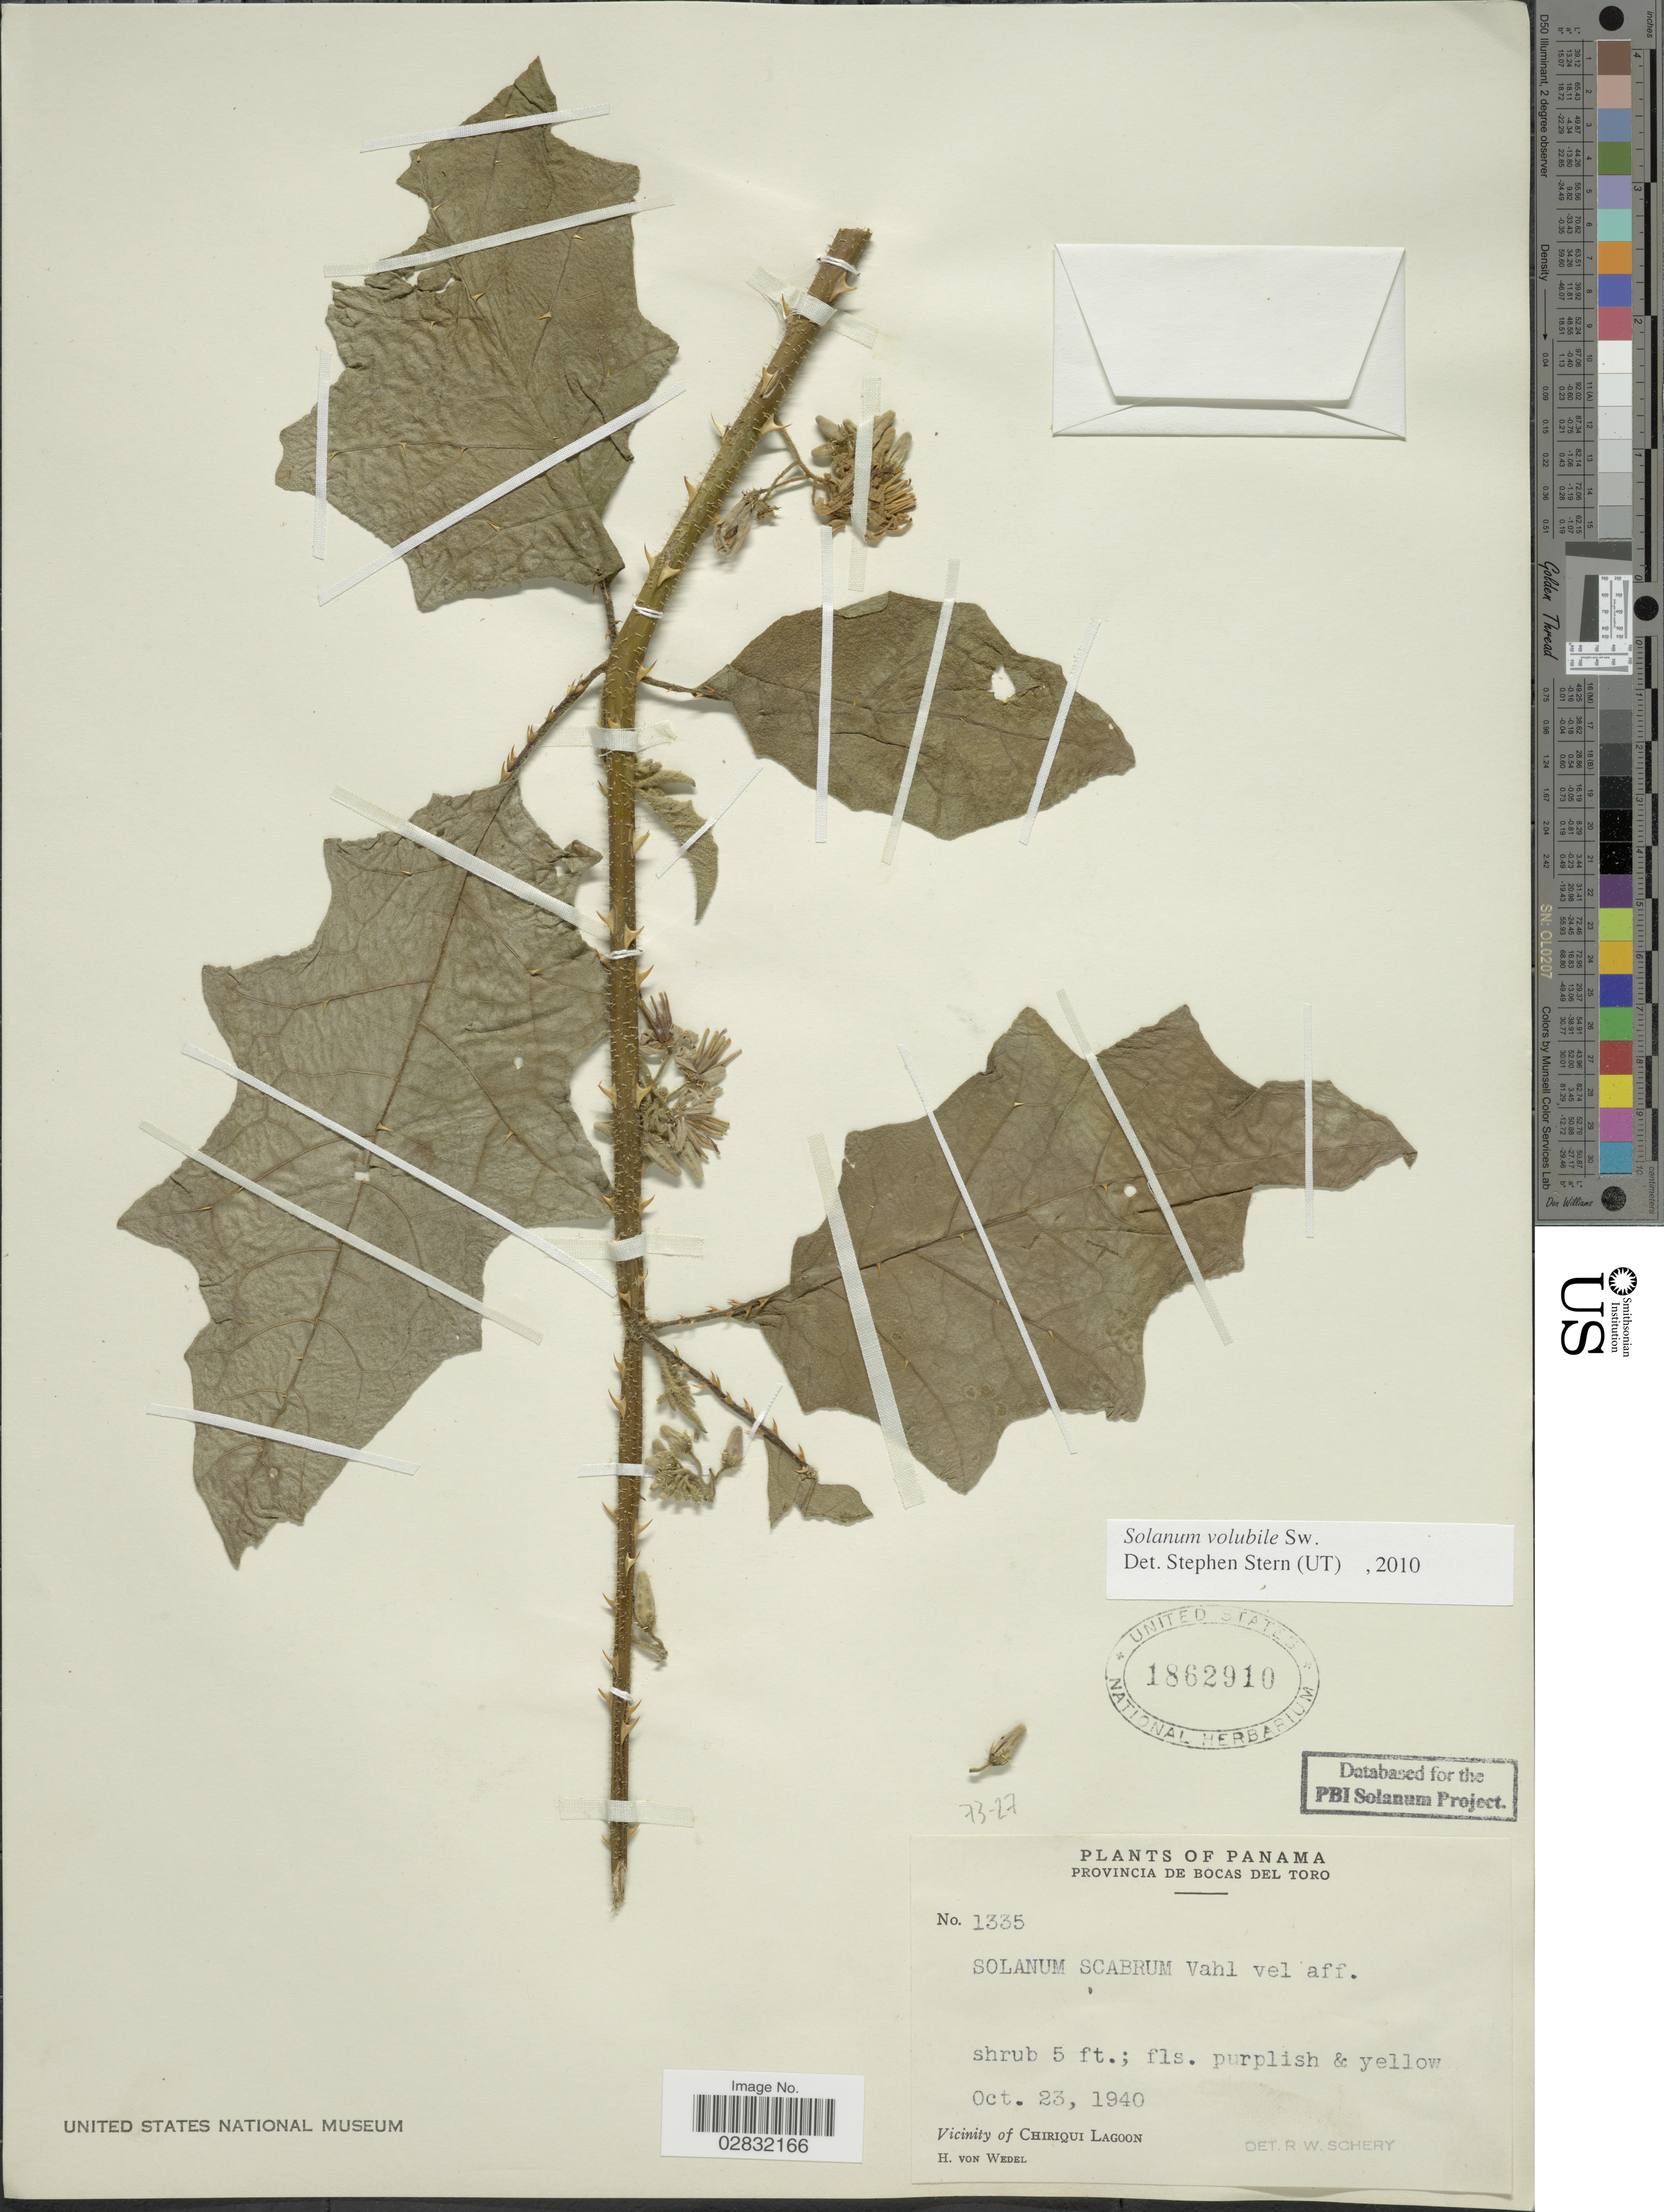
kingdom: Plantae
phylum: Tracheophyta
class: Magnoliopsida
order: Solanales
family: Solanaceae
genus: Solanum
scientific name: Solanum volubile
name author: Sw.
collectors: H. von Wedel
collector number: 1335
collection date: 1940-10-23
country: Panama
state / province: Bocas del Toro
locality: Provincia De Bocas Del Toro, Vicinity of Chiriqui Lagoon.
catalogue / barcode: US 1862910